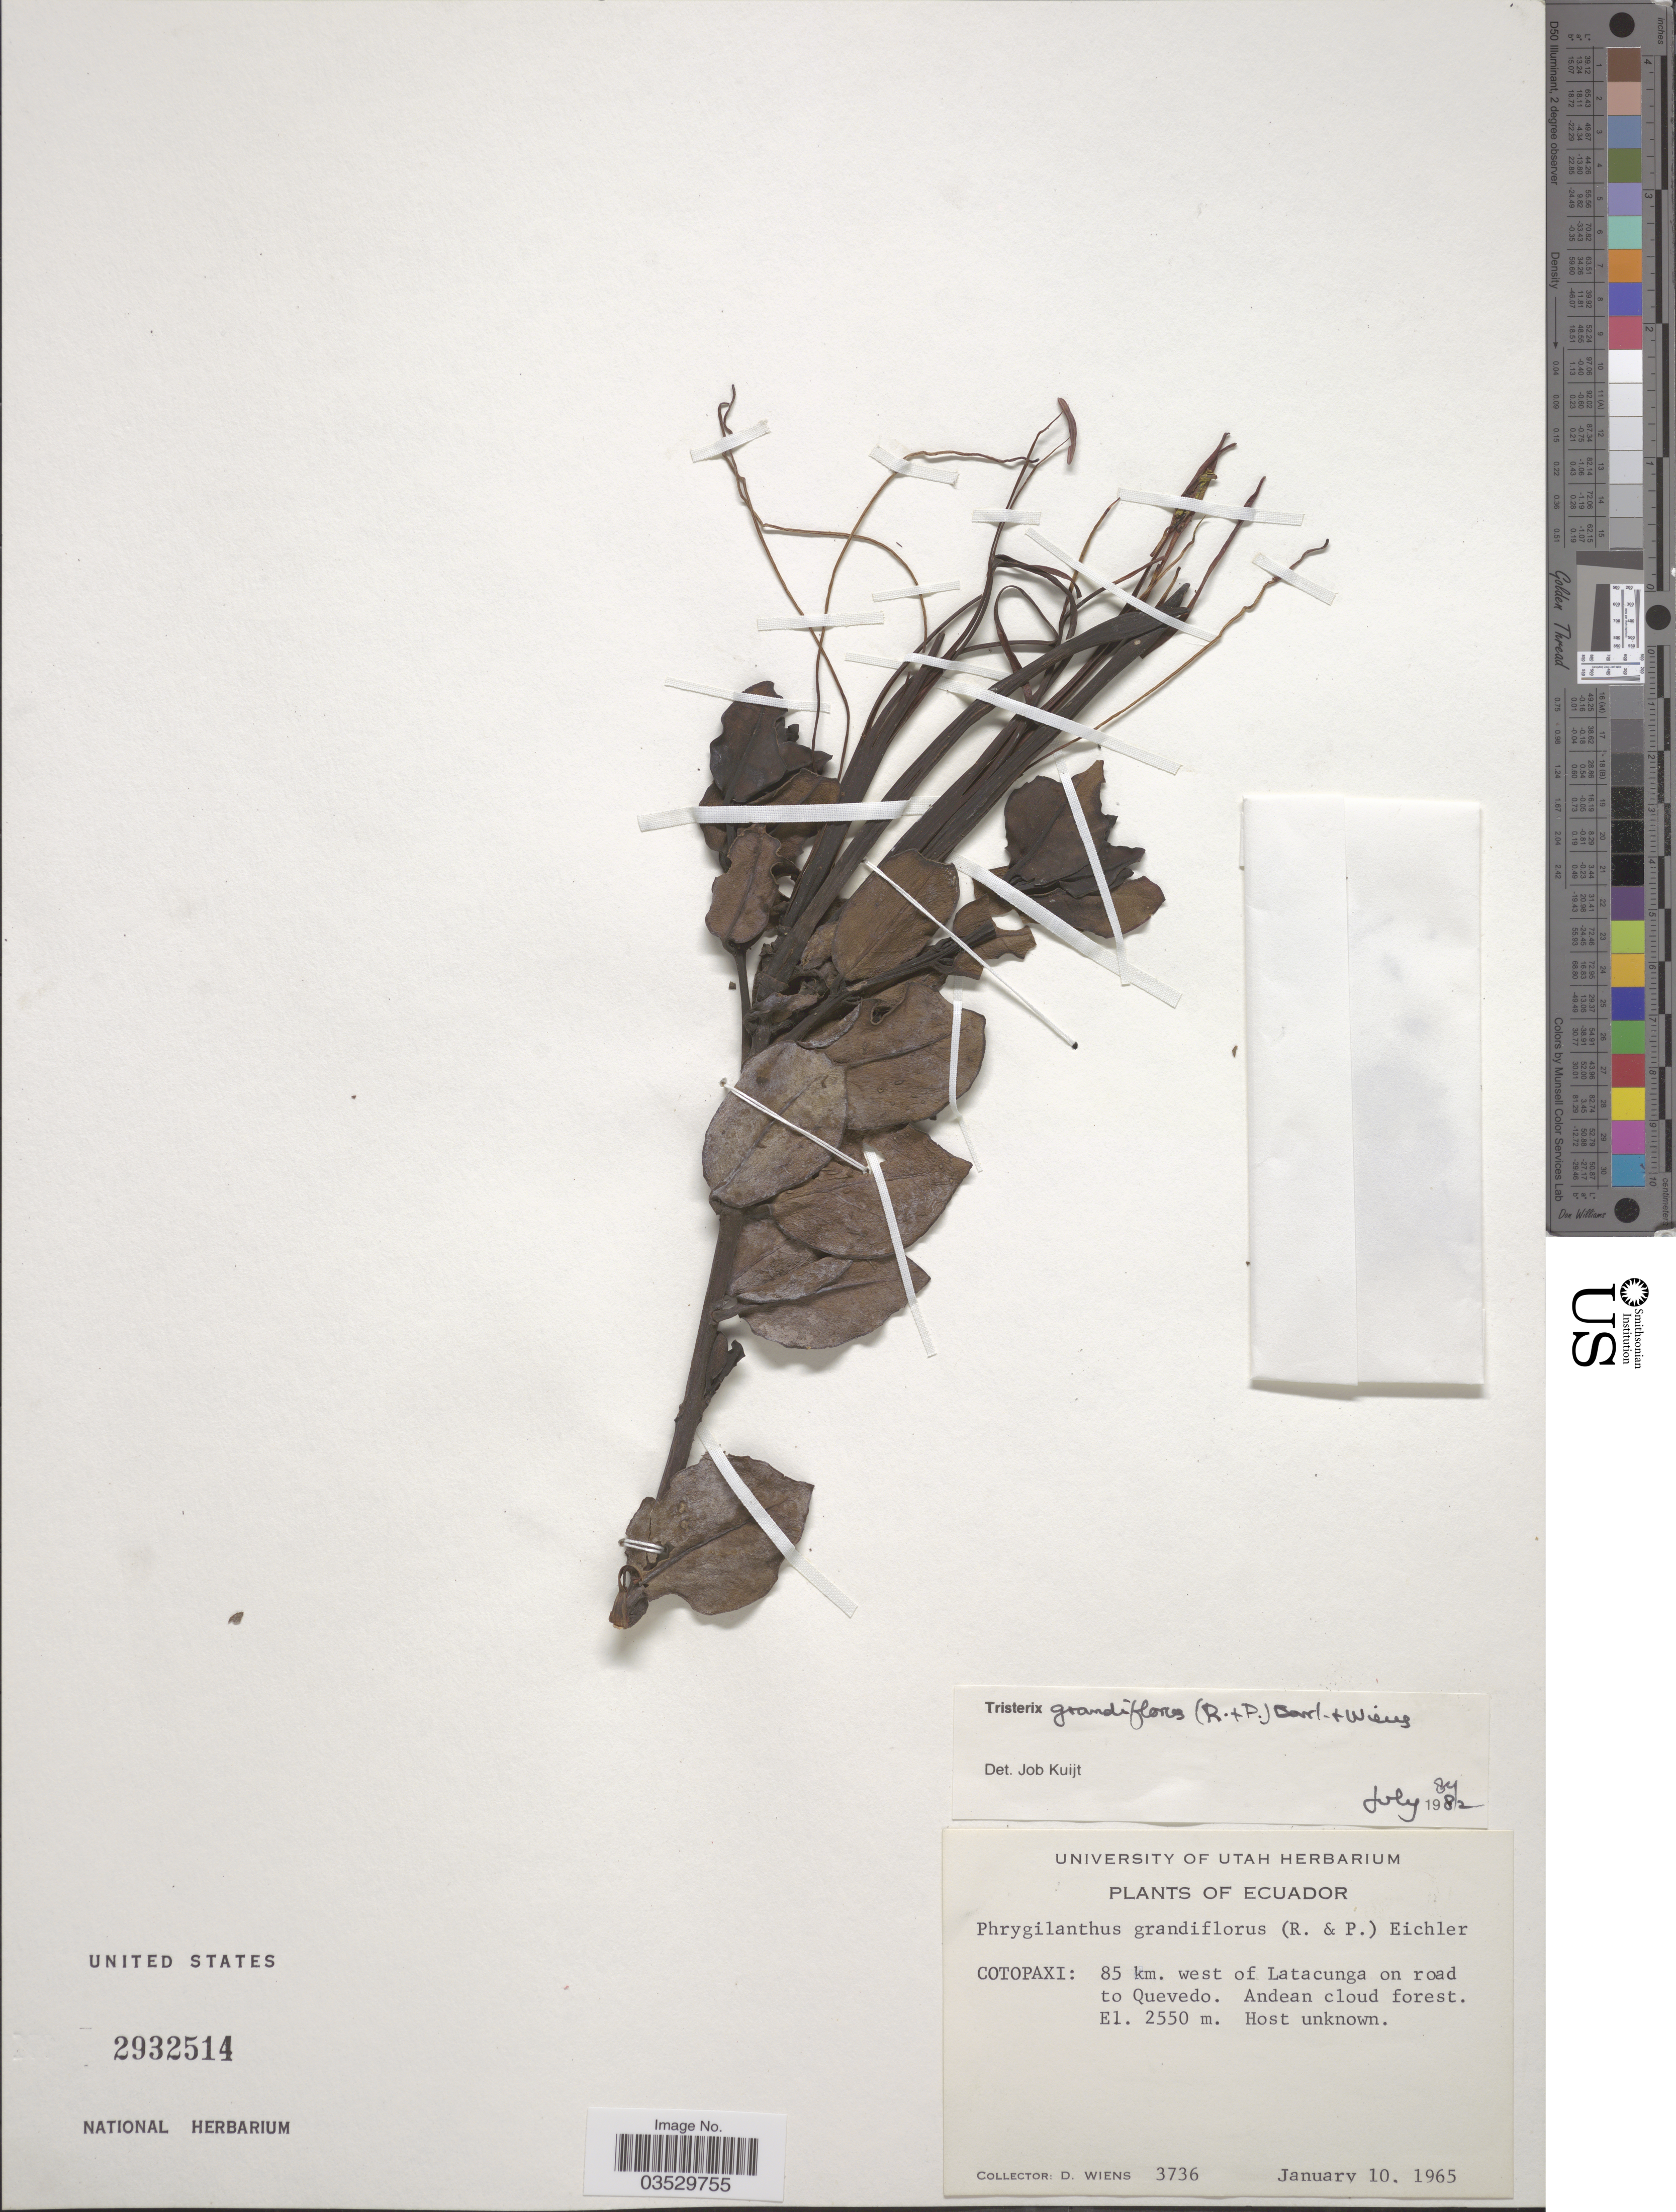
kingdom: Plantae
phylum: Tracheophyta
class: Magnoliopsida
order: Santalales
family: Loranthaceae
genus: Tristerix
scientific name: Tristerix grandiflorus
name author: (Ruiz & Pav.) Barlow & Wiens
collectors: D. Wiens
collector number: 3736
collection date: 1965-01-10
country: Ecuador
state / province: Cotopaxi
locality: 85 km. west of Latacunga on road to Quevedo.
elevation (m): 2550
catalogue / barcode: US 2932514